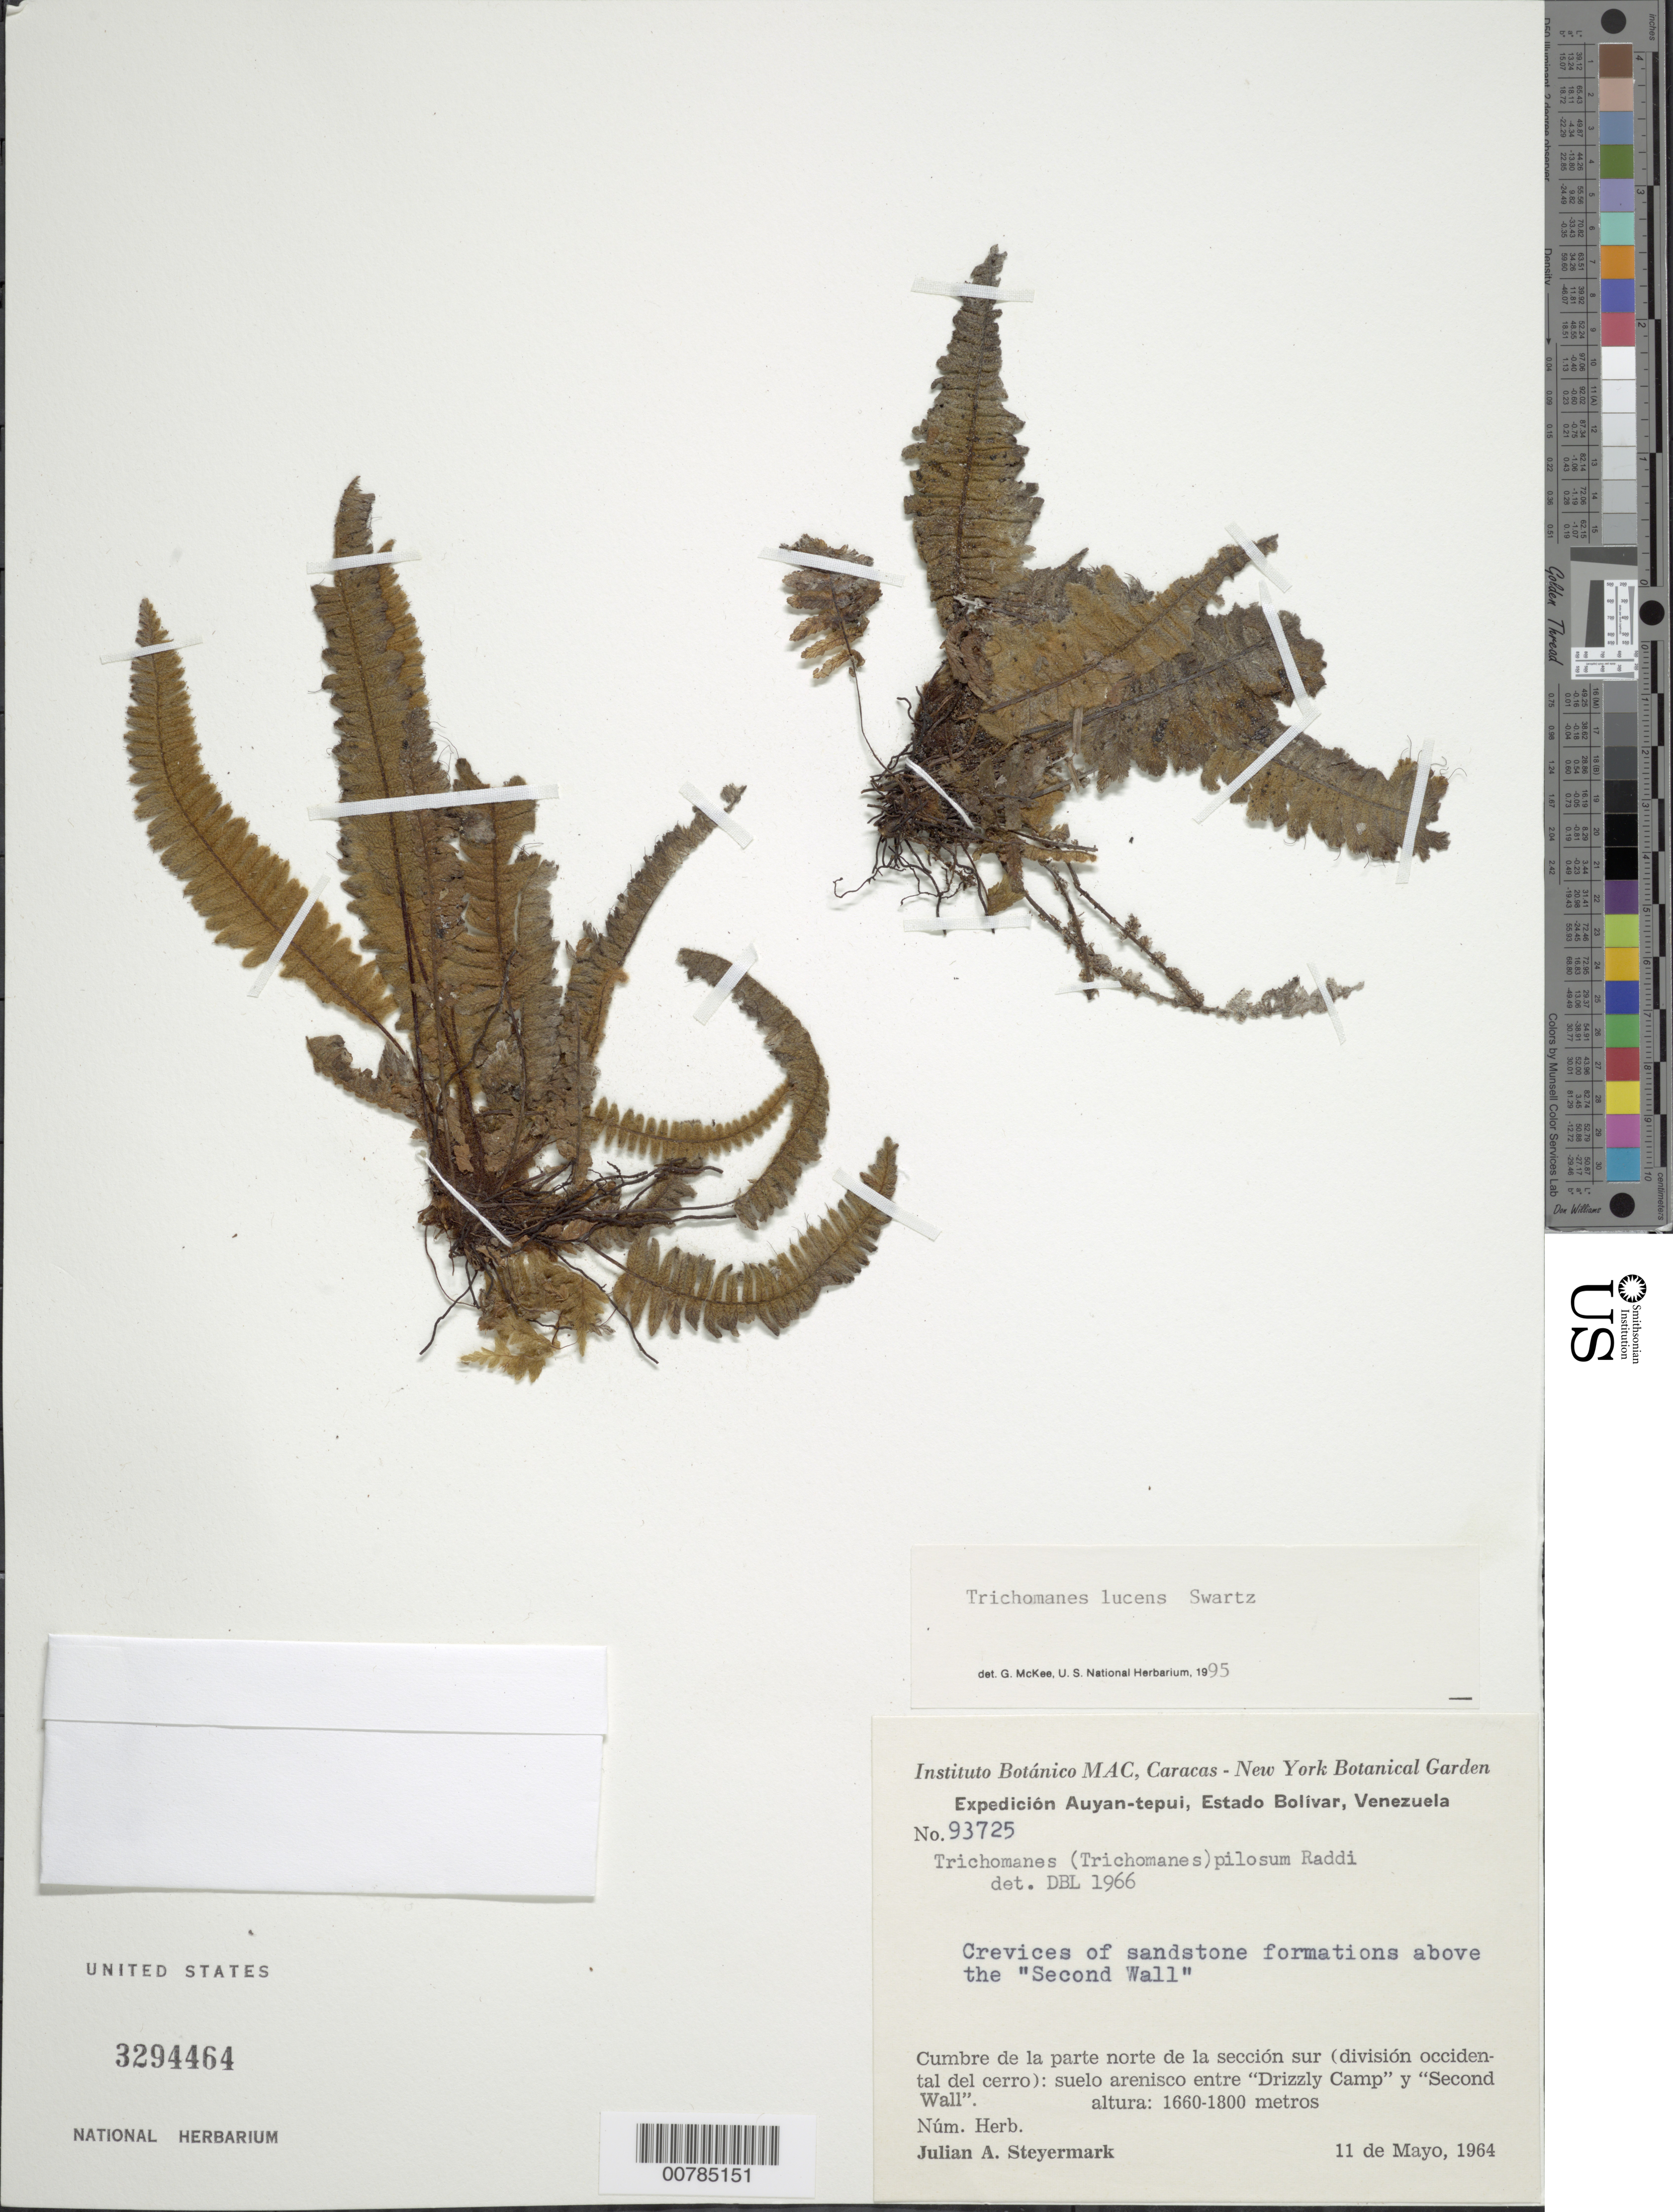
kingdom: Plantae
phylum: Tracheophyta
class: Polypodiopsida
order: Hymenophyllales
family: Hymenophyllaceae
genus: Trichomanes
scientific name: Trichomanes lucens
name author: Sw.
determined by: McKee, G. S., (US), NMNH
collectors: J. Steyermark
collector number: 93725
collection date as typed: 11-May-64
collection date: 1964-05-11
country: Venezuela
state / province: Bolívar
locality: Auyan-tepuí, cumbre de la parte norte de la sección sur (div. occidental del cerro): entre "Drizzly Camp" y "Second Wall"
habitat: Crevices of sandstone formations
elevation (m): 1660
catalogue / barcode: US 3294464